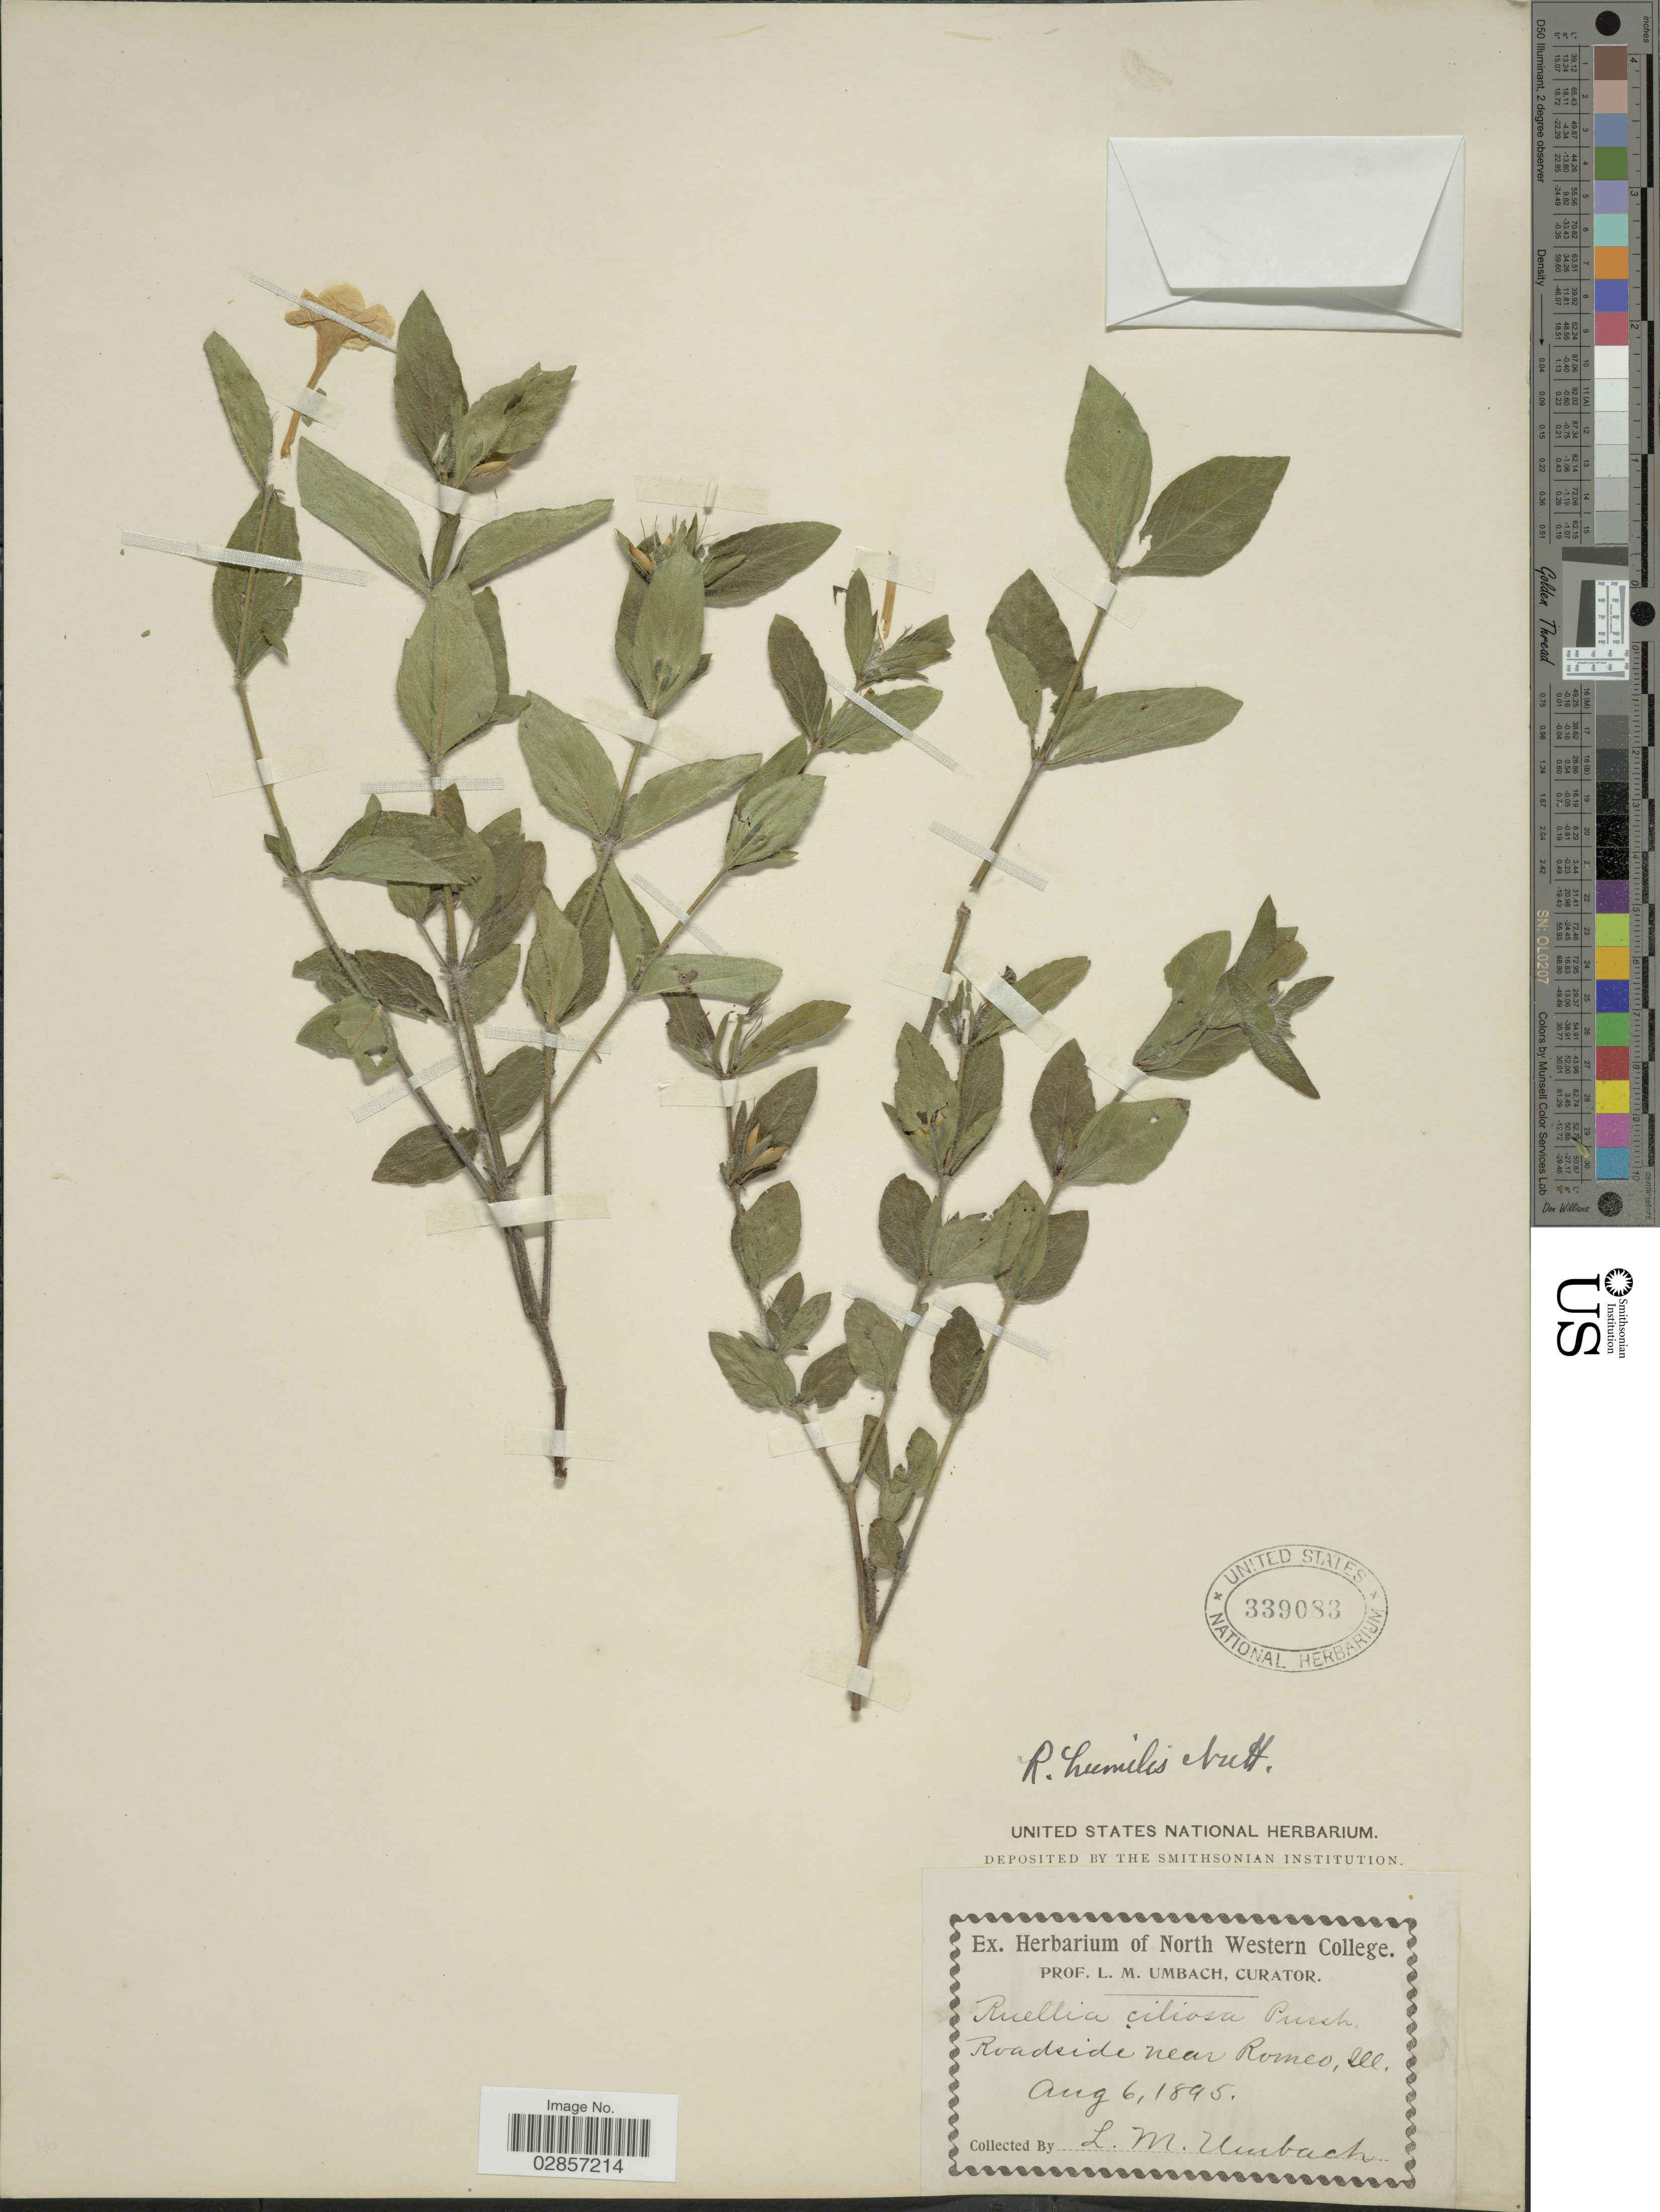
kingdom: Plantae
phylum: Tracheophyta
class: Magnoliopsida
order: Lamiales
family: Acanthaceae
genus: Ruellia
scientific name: Ruellia humilis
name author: Nutt.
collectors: L. M. Umbach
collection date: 1895-08-06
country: United States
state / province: Illinois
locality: Roadside near Romeo, Ill.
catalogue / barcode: US 339083